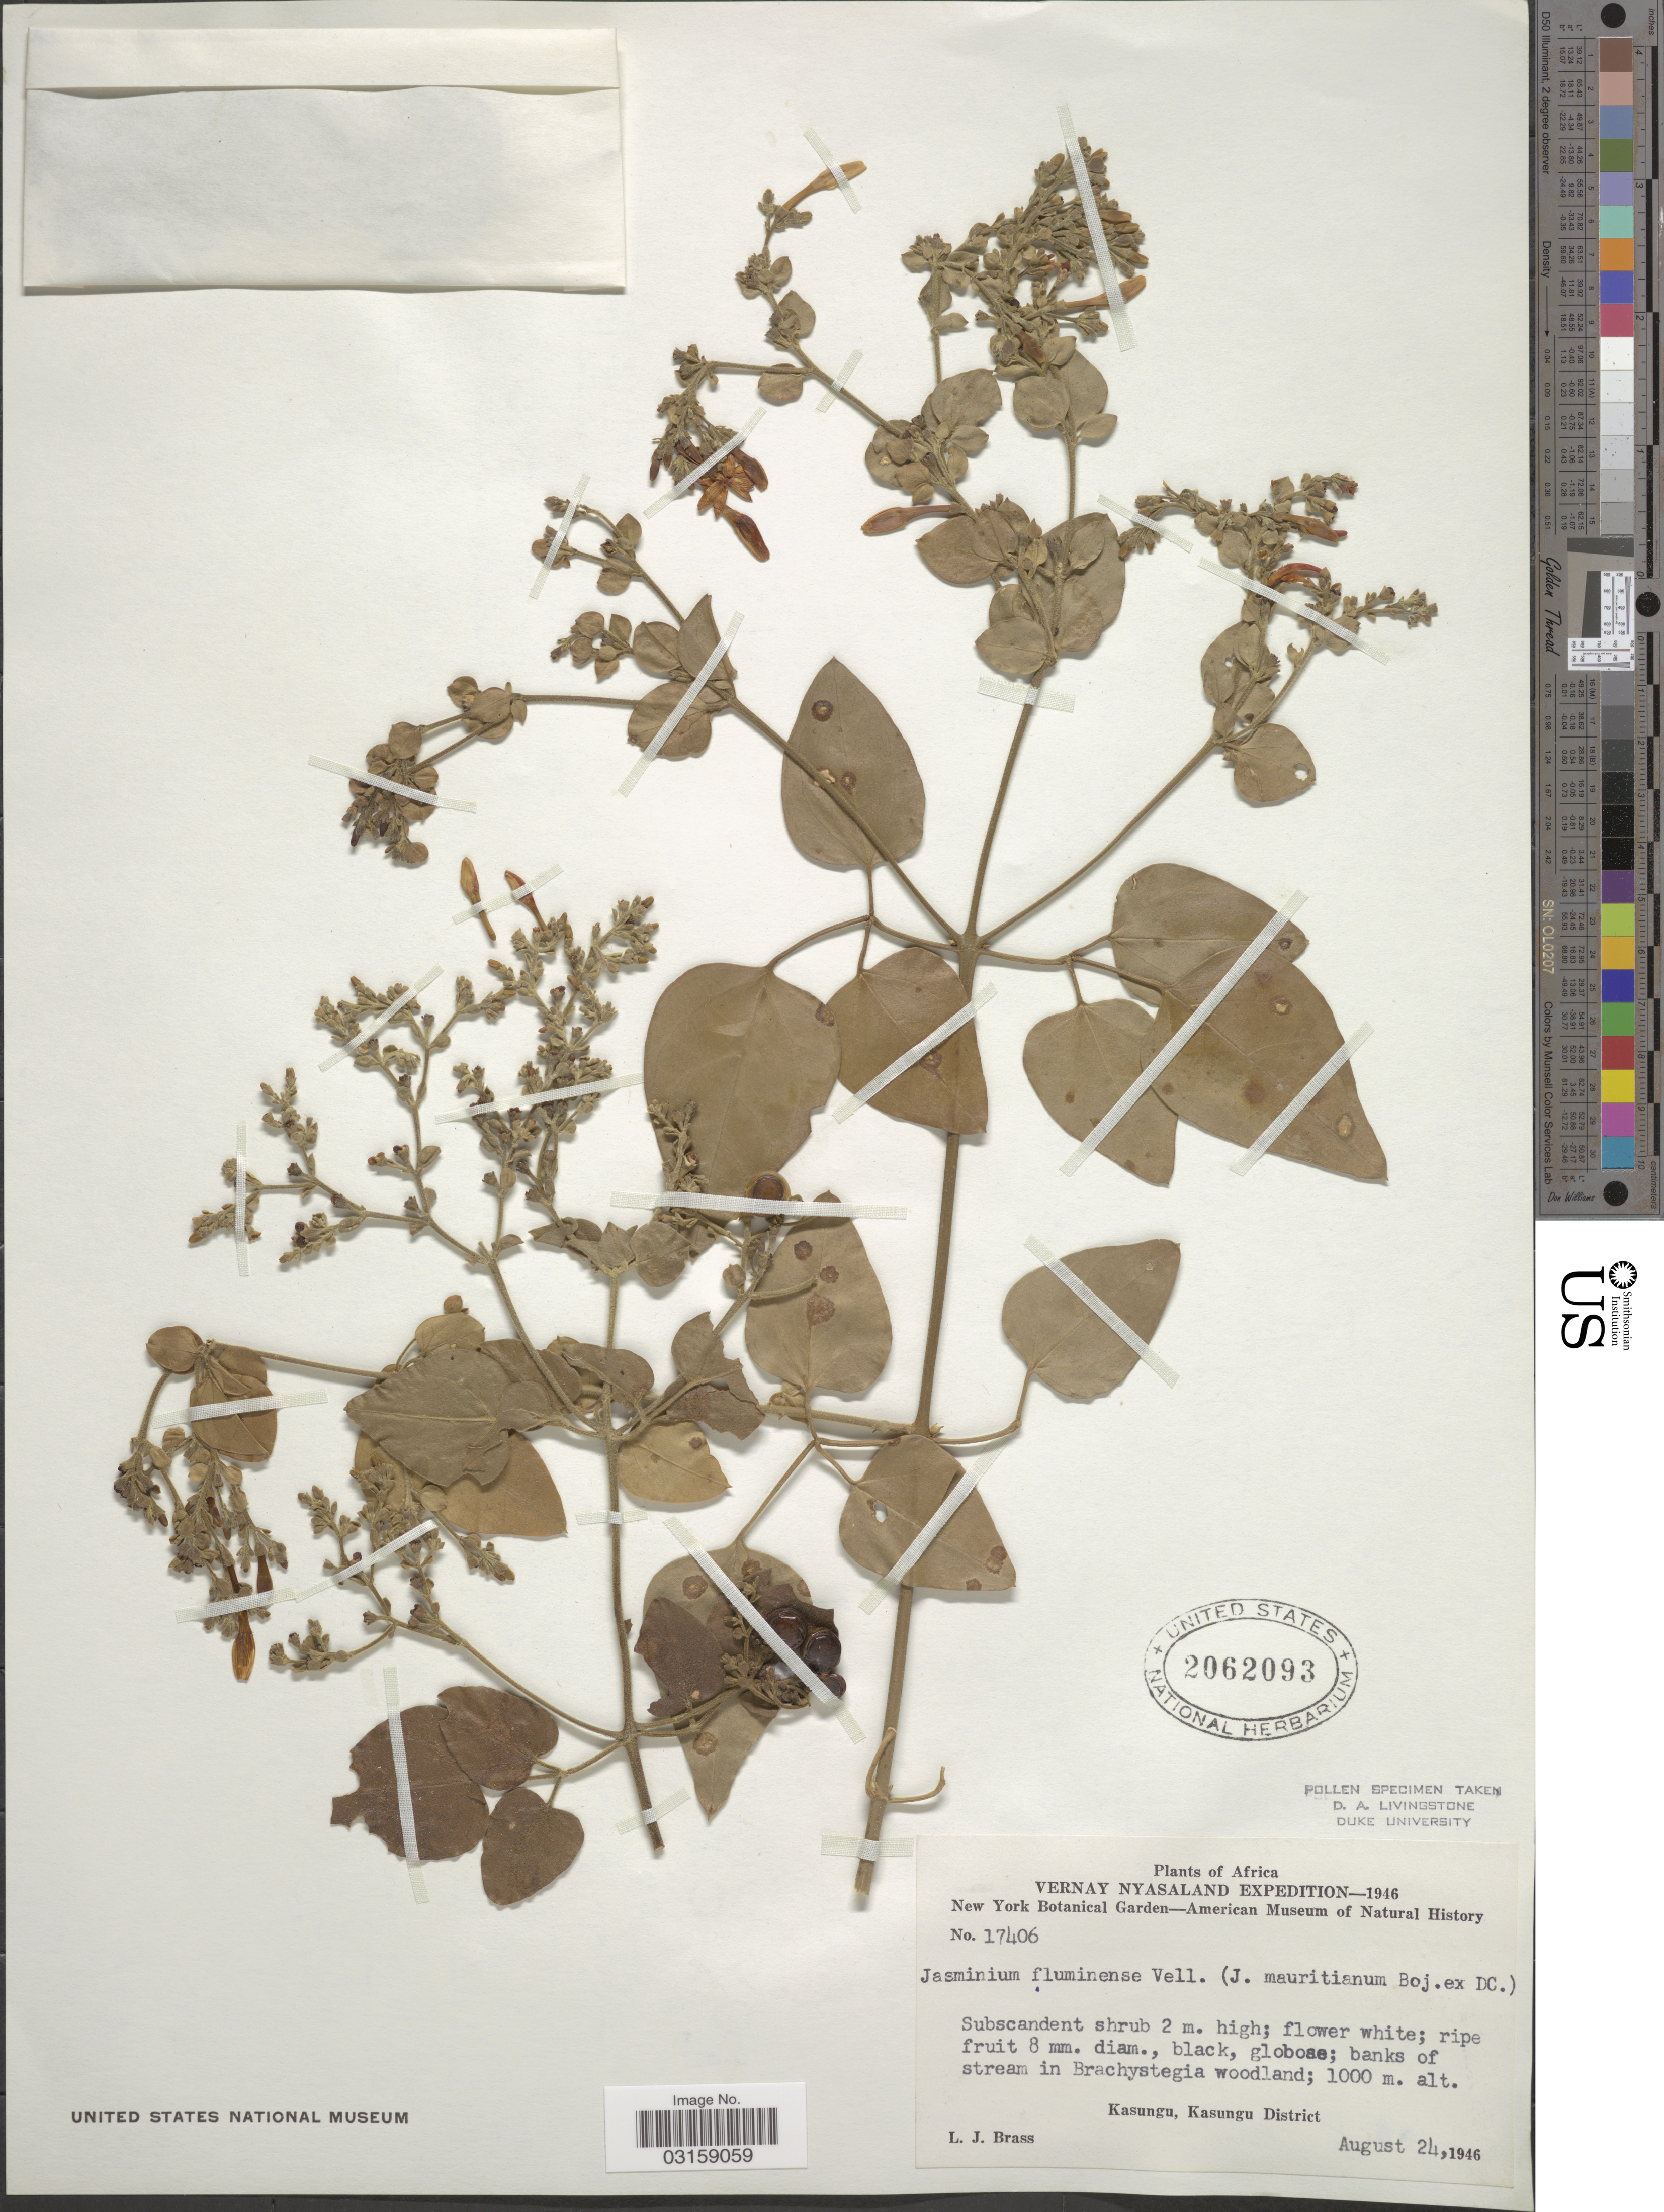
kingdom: Plantae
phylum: Tracheophyta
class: Magnoliopsida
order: Lamiales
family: Oleaceae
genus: Jasminum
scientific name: Jasminum mauritianum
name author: Bojer ex DC.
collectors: L. J. Brass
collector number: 17406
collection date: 1946-08-24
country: Malawi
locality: Vernay Nyasaland. Kasungu, Kasungu District.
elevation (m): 1000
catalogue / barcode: US 2062093